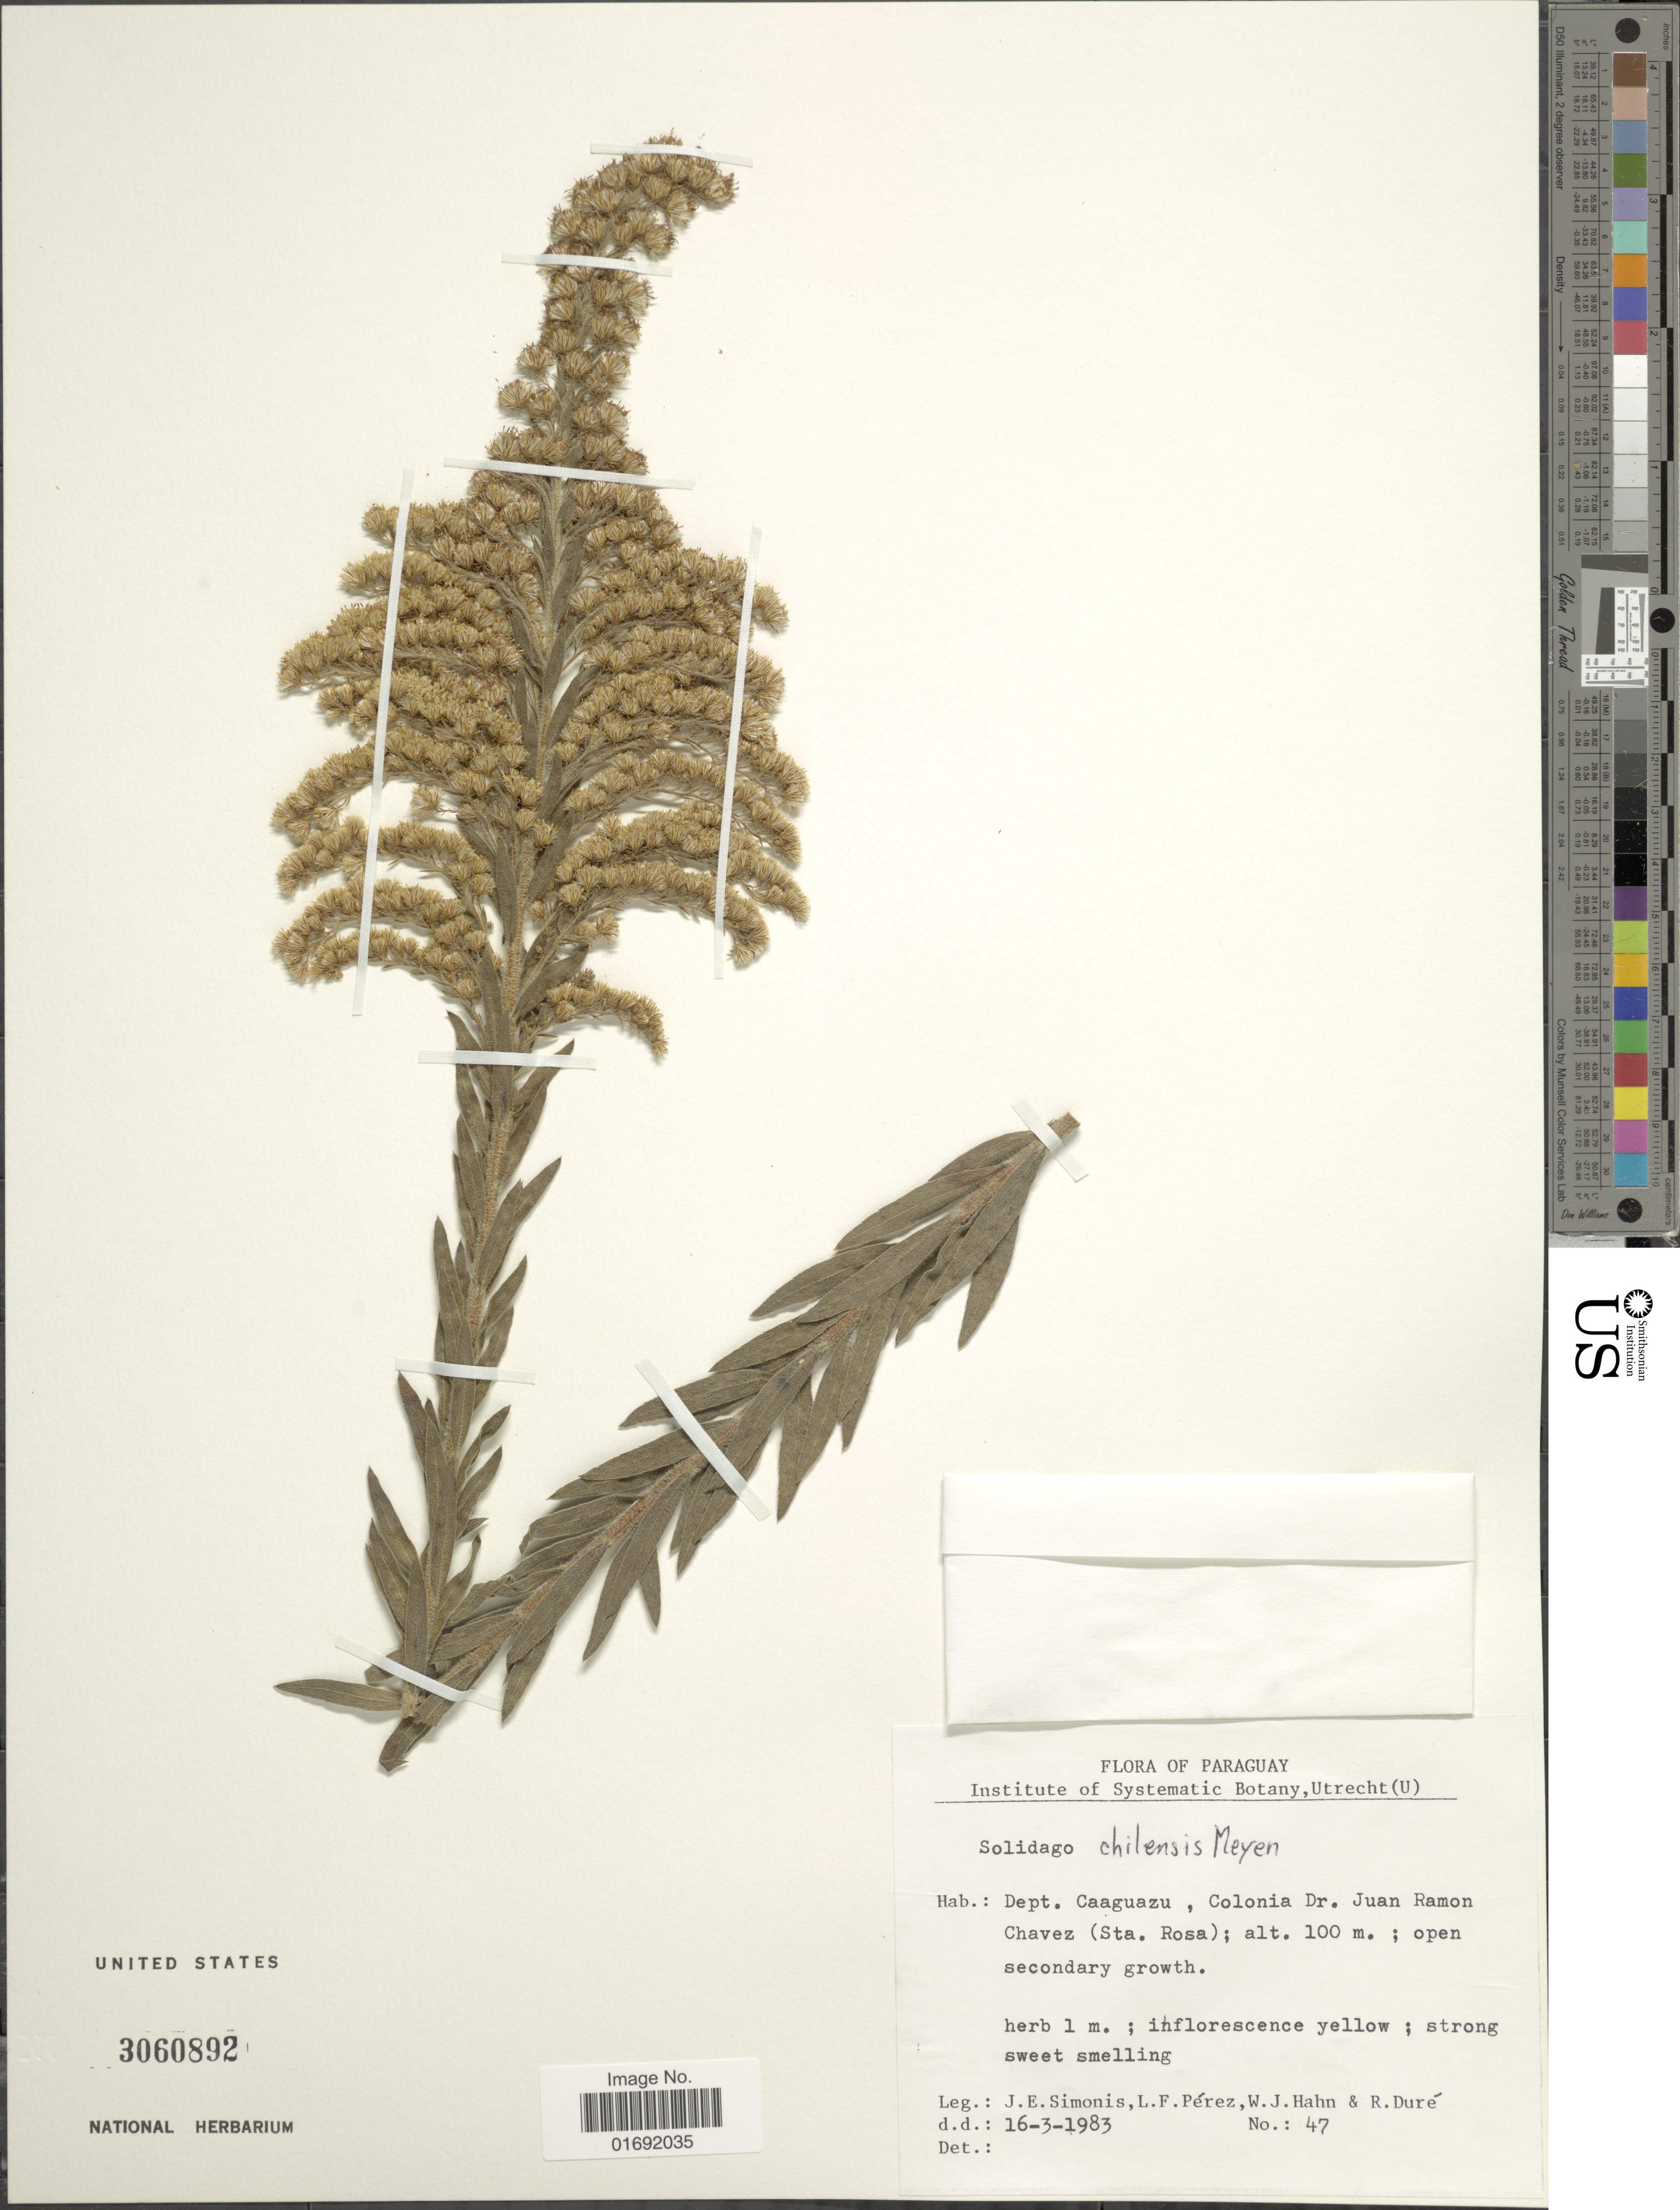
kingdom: Plantae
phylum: Tracheophyta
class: Magnoliopsida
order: Asterales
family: Asteraceae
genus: Solidago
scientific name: Solidago chilensis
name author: Meyen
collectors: J. E. Simonis, L. Perez, W. J. Hahn & R. Duré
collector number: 47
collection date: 1983-03-16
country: Paraguay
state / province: Caaguazu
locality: Colonia Dr. Juan Ramon Chavez (Sta. Rosa)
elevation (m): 100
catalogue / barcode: US 3060892